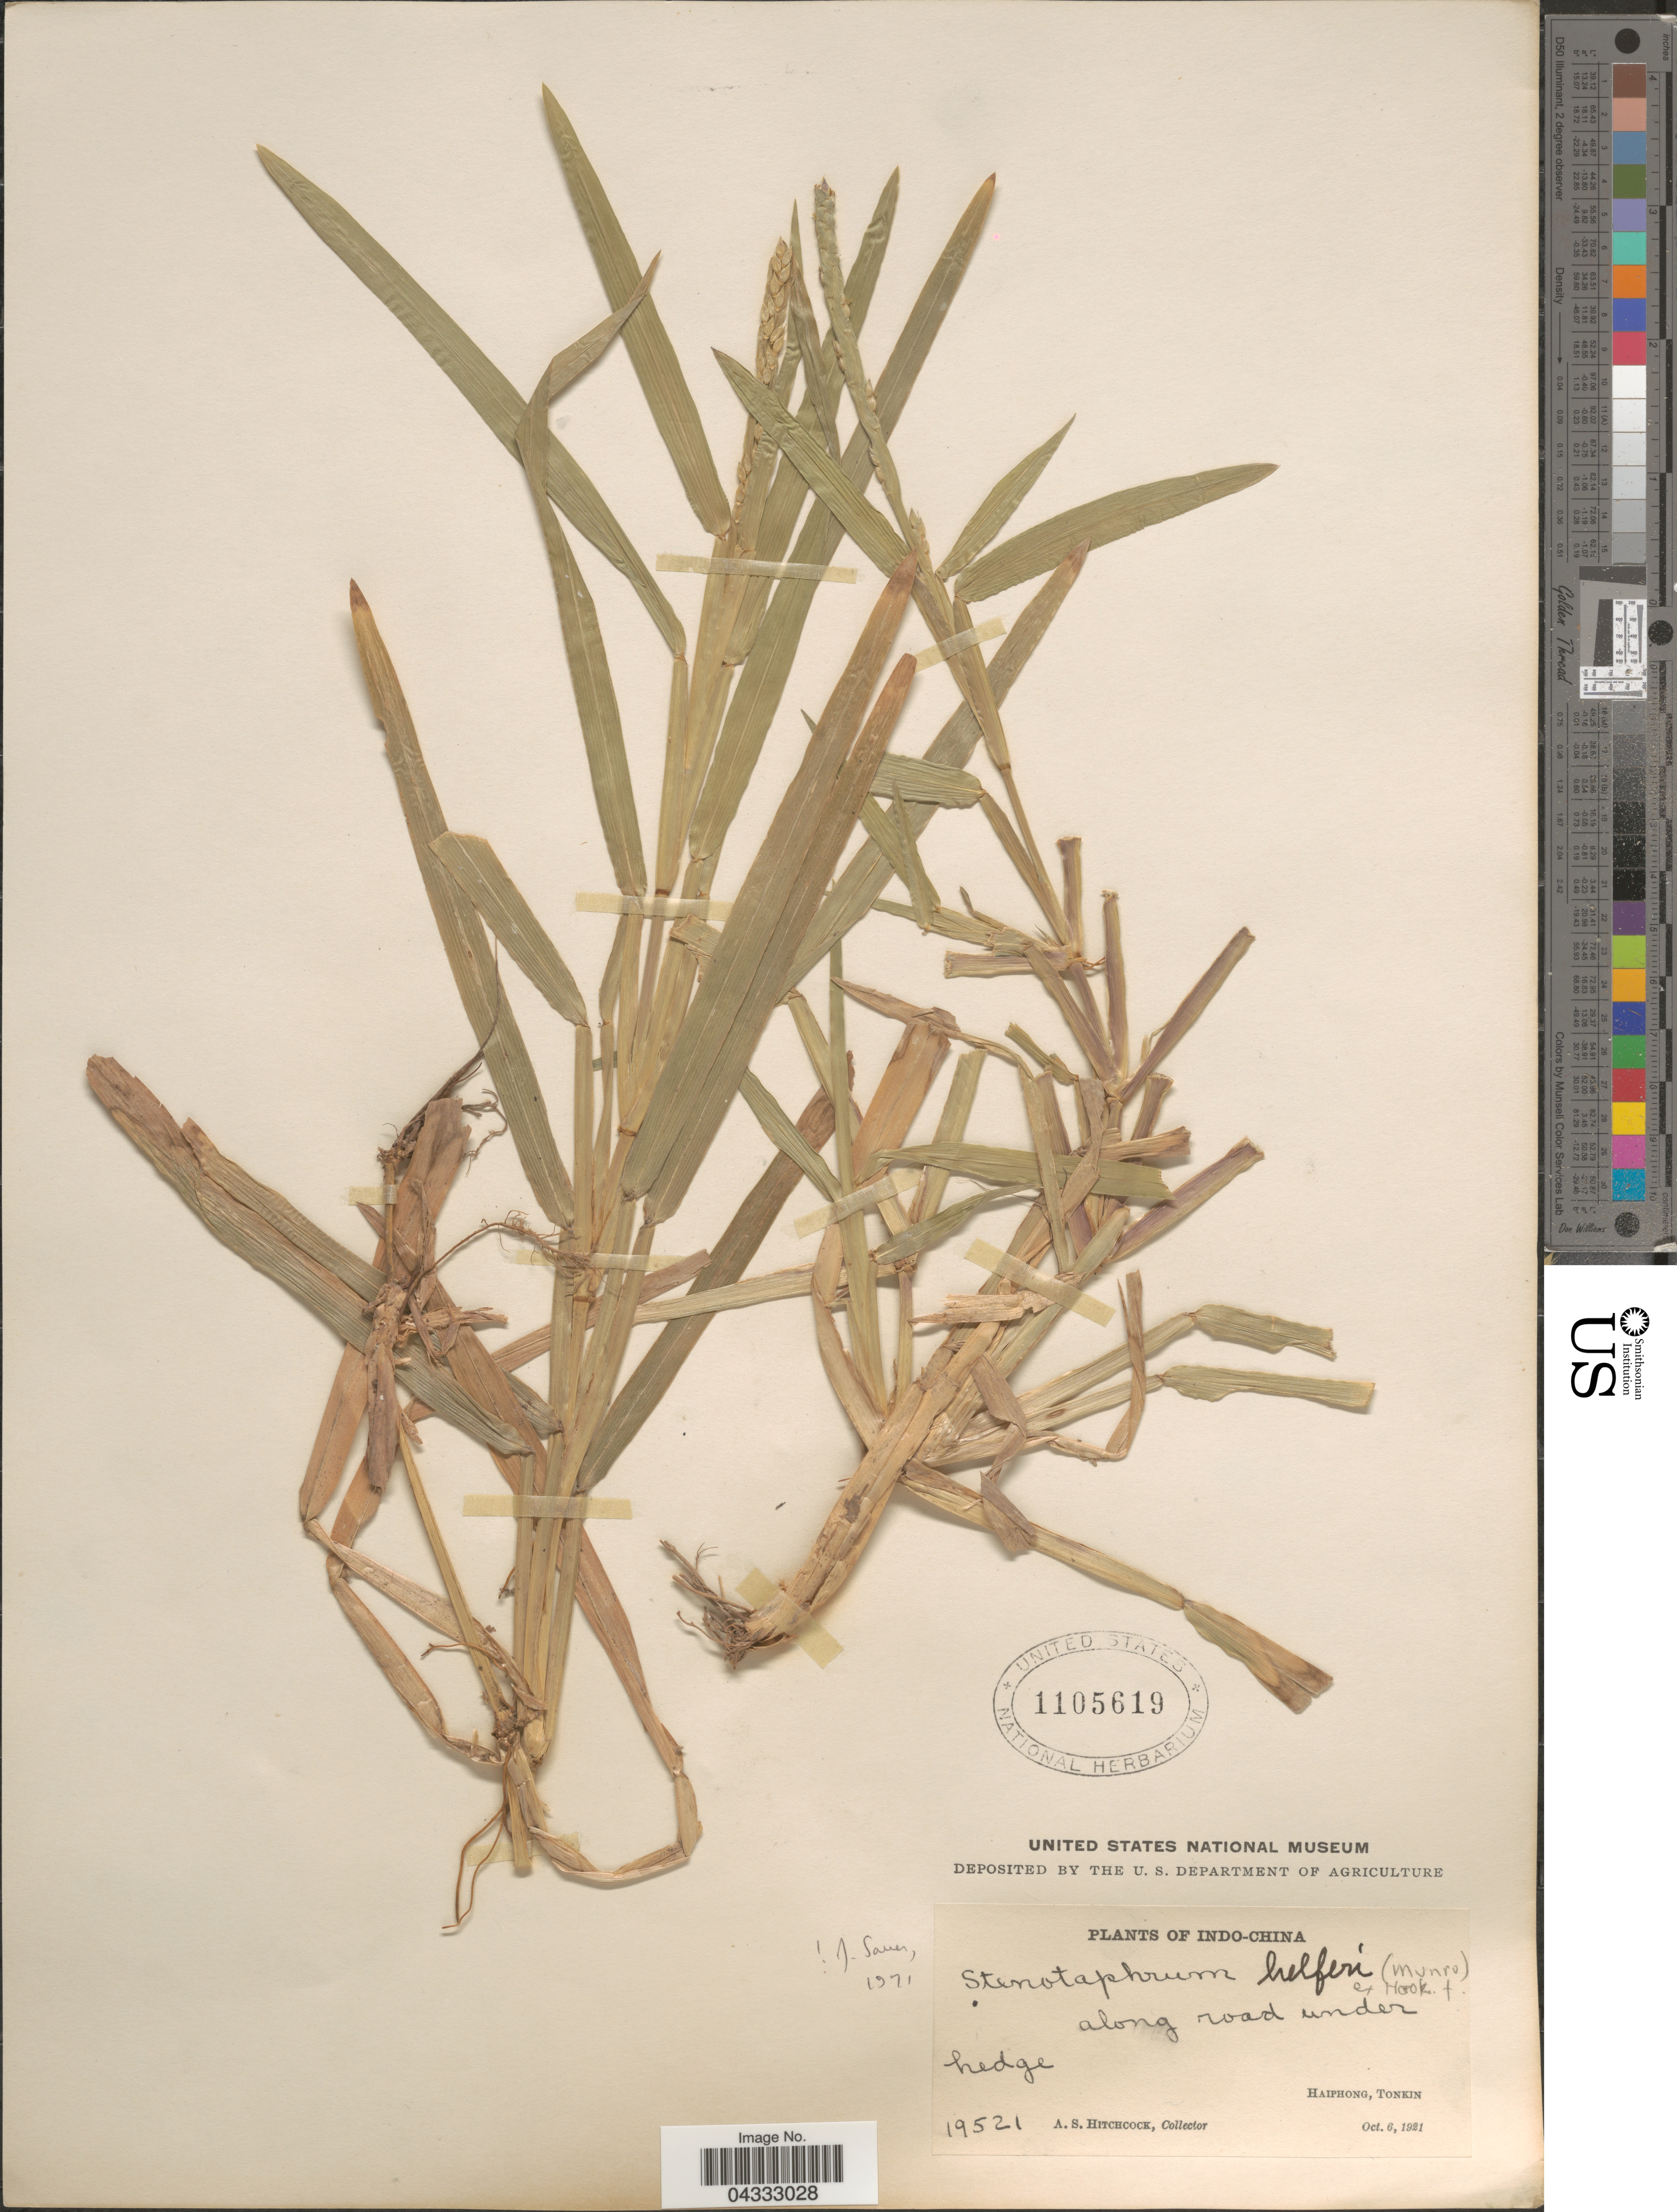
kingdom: Plantae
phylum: Tracheophyta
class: Liliopsida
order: Poales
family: Poaceae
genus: Stenotaphrum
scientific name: Stenotaphrum helferi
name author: Munro ex Hook. f.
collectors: A. S. Hitchcock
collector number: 19521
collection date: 1921-10-06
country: Vietnam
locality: Indo-China. Along road under hedge. Haiphong, Tonkin.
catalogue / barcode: US 1105619